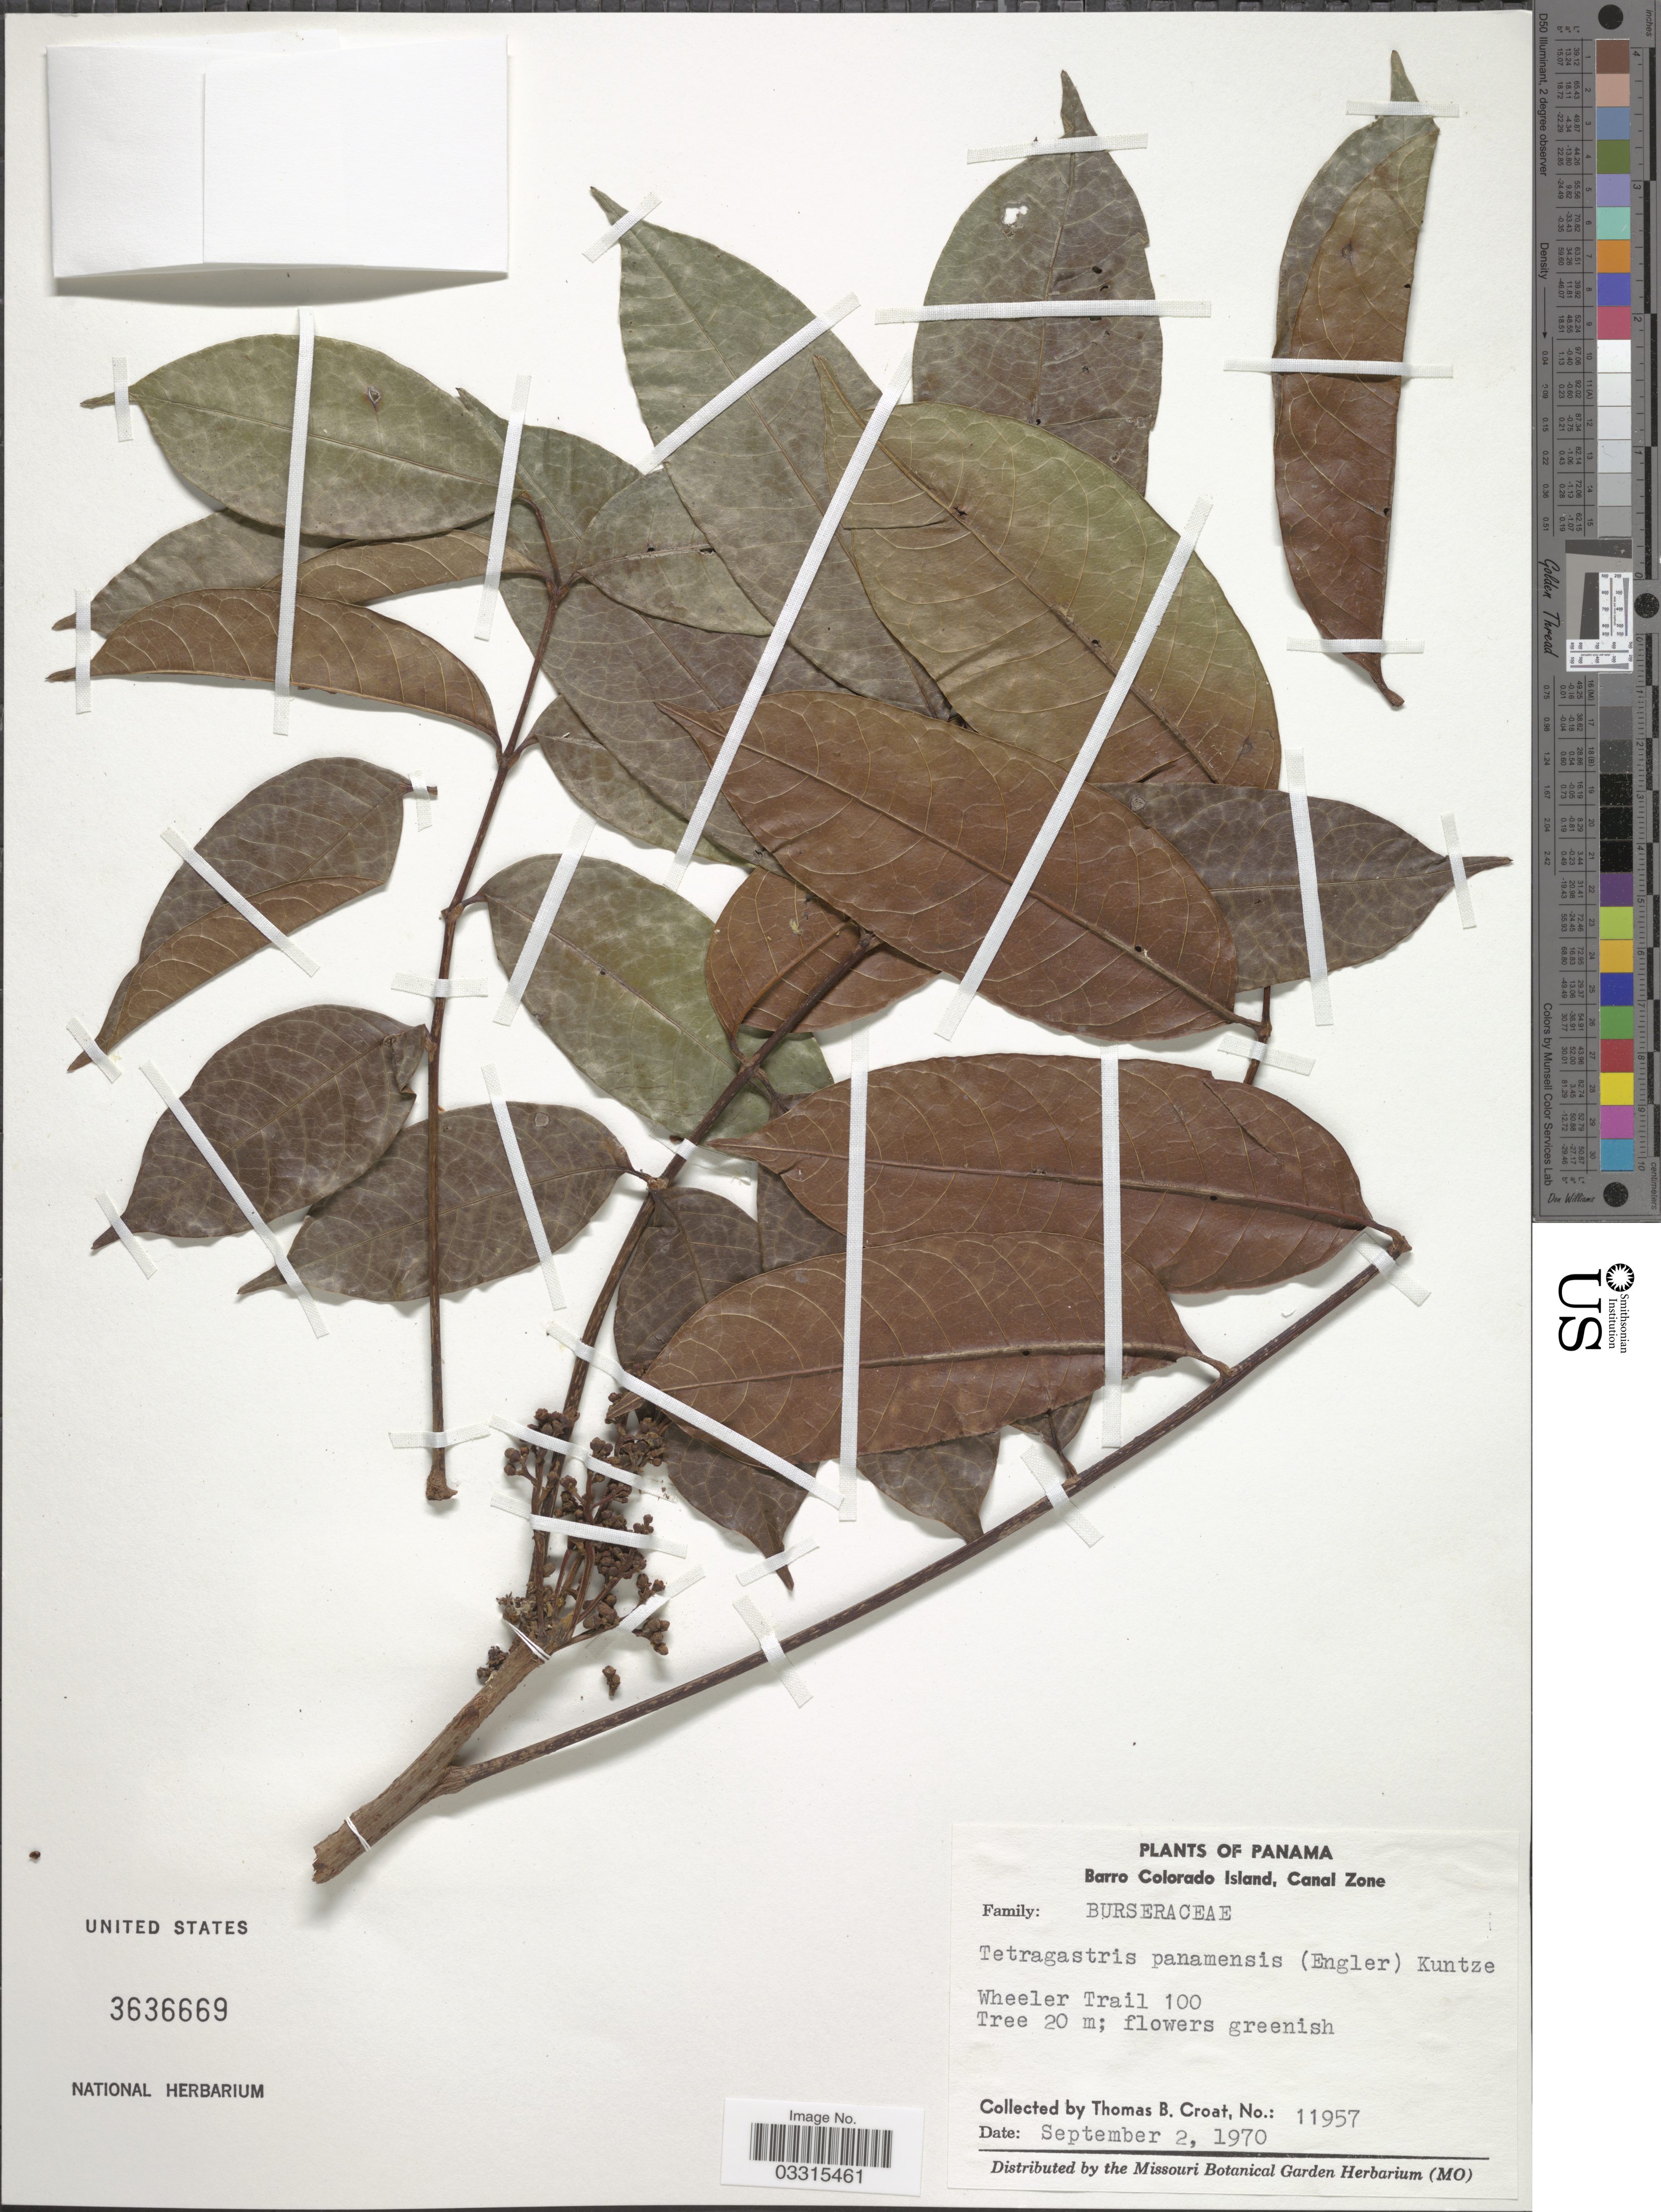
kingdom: Plantae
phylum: Tracheophyta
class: Magnoliopsida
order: Sapindales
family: Burseraceae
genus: Protium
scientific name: Protium stevensonii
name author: (Standl.) Daly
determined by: Daly, Douglas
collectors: T. B. Croat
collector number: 11957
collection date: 1970-09-02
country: Panama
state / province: Panamá Oeste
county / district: Canal Zone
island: Barro Colorado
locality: Barro Colorado Island, Canal Zone. Wheeler Trail 100.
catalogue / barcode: US 3636669